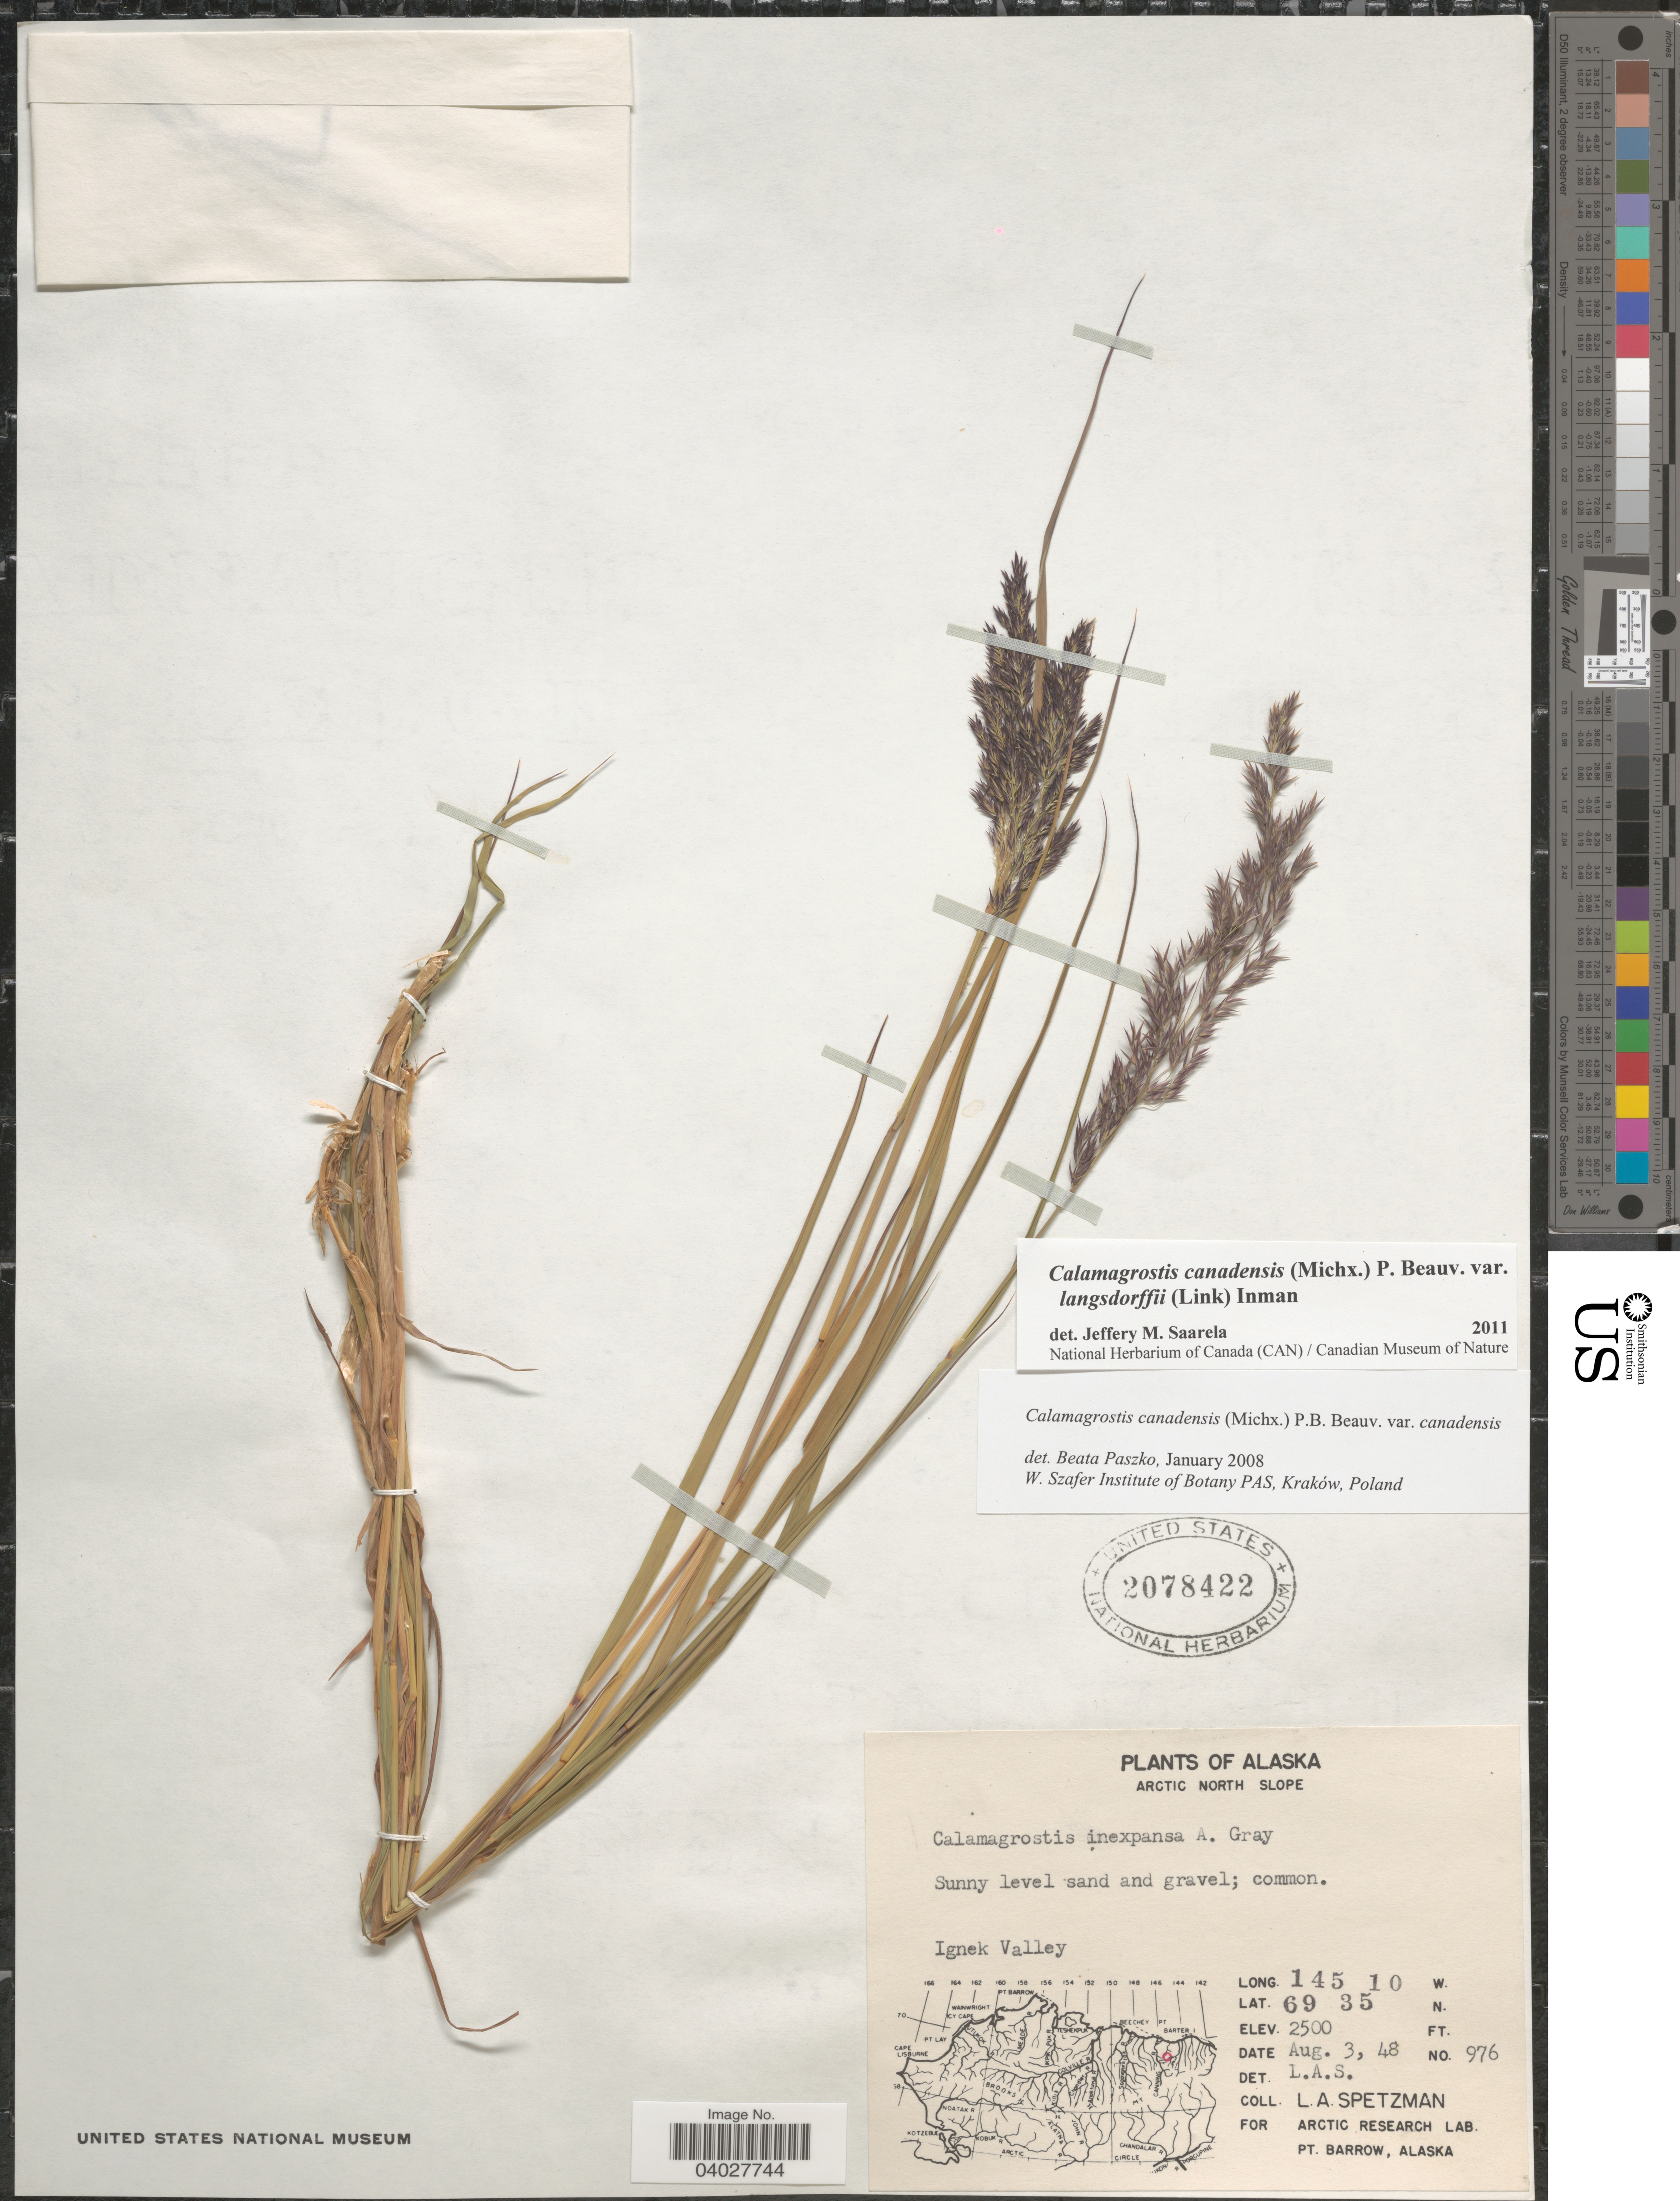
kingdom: Plantae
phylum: Tracheophyta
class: Liliopsida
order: Poales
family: Poaceae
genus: Calamagrostis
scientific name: Calamagrostis canadensis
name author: (Michx.) P. Beauv.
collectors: L. Spetzman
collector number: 976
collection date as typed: Transcribed d/m/y: 3/8/48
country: United States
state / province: Alaska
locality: Arctic North Slope. Ignek Valley.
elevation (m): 762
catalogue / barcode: US 2078422